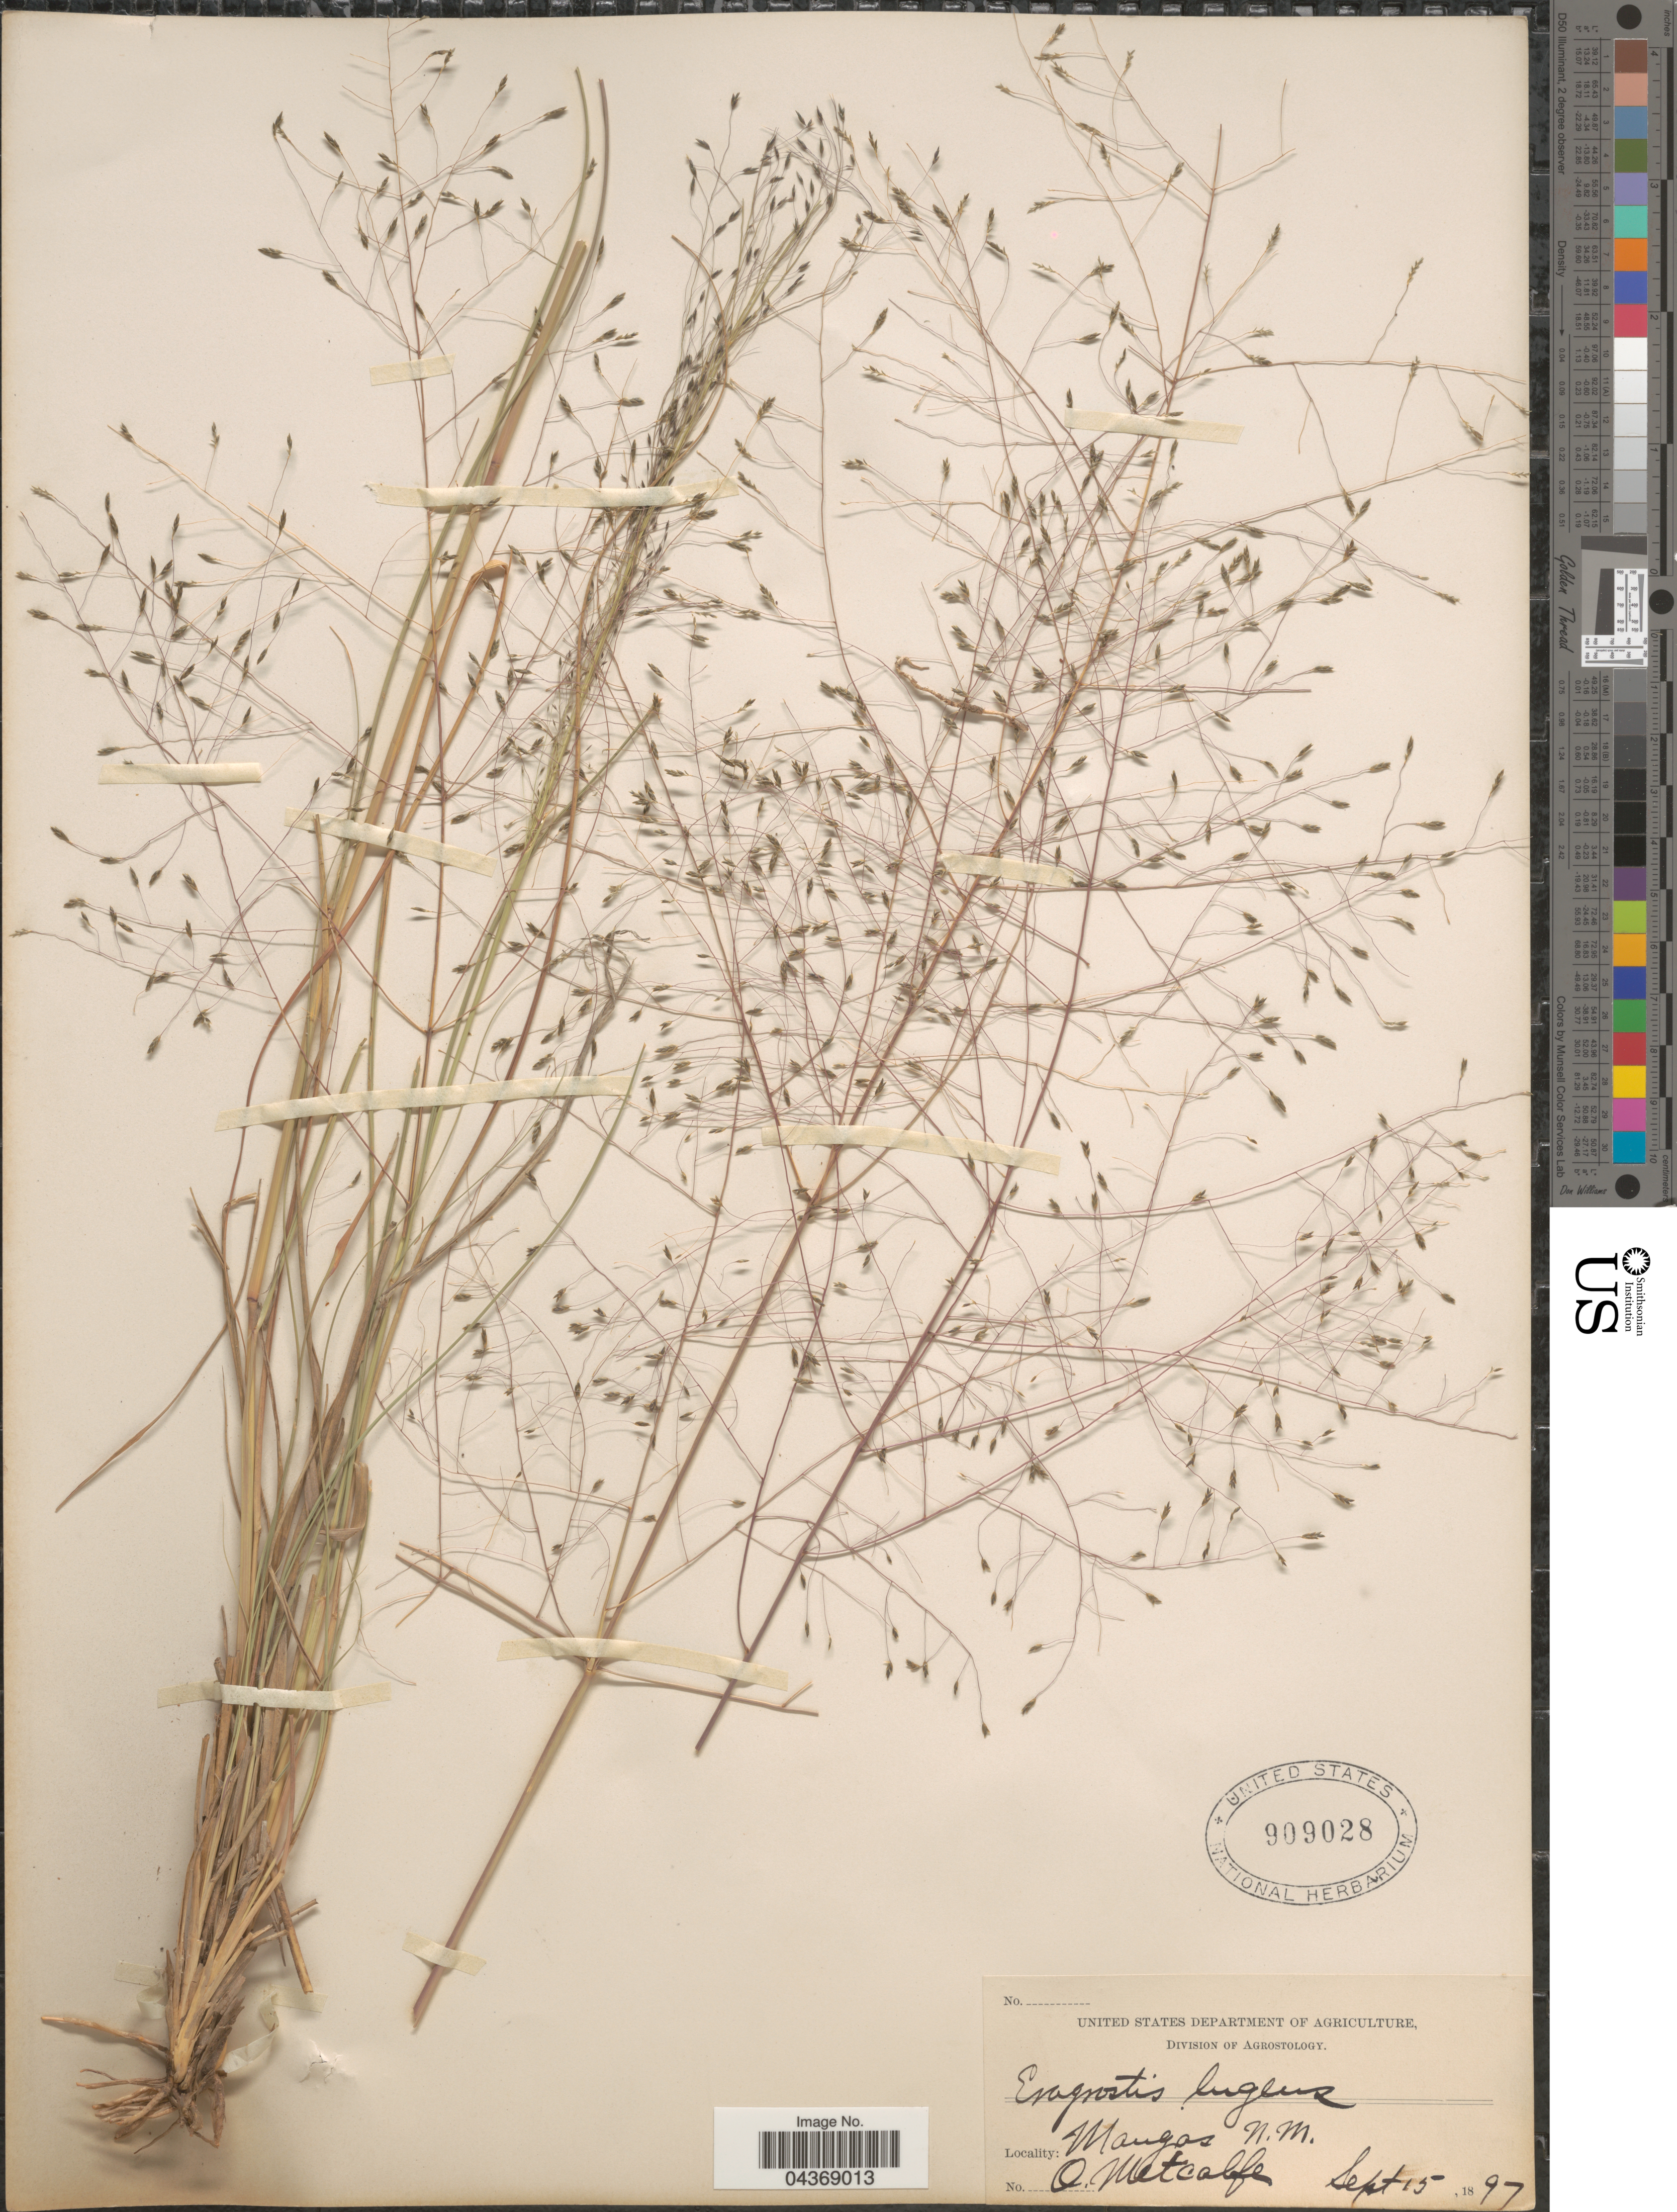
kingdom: Plantae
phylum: Tracheophyta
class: Liliopsida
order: Poales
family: Poaceae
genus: Eragrostis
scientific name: Eragrostis intermedia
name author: Hitchc.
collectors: O. Metcalfe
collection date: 1897-09-15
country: United States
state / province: New Mexico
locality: Mangas.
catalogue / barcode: US 909028